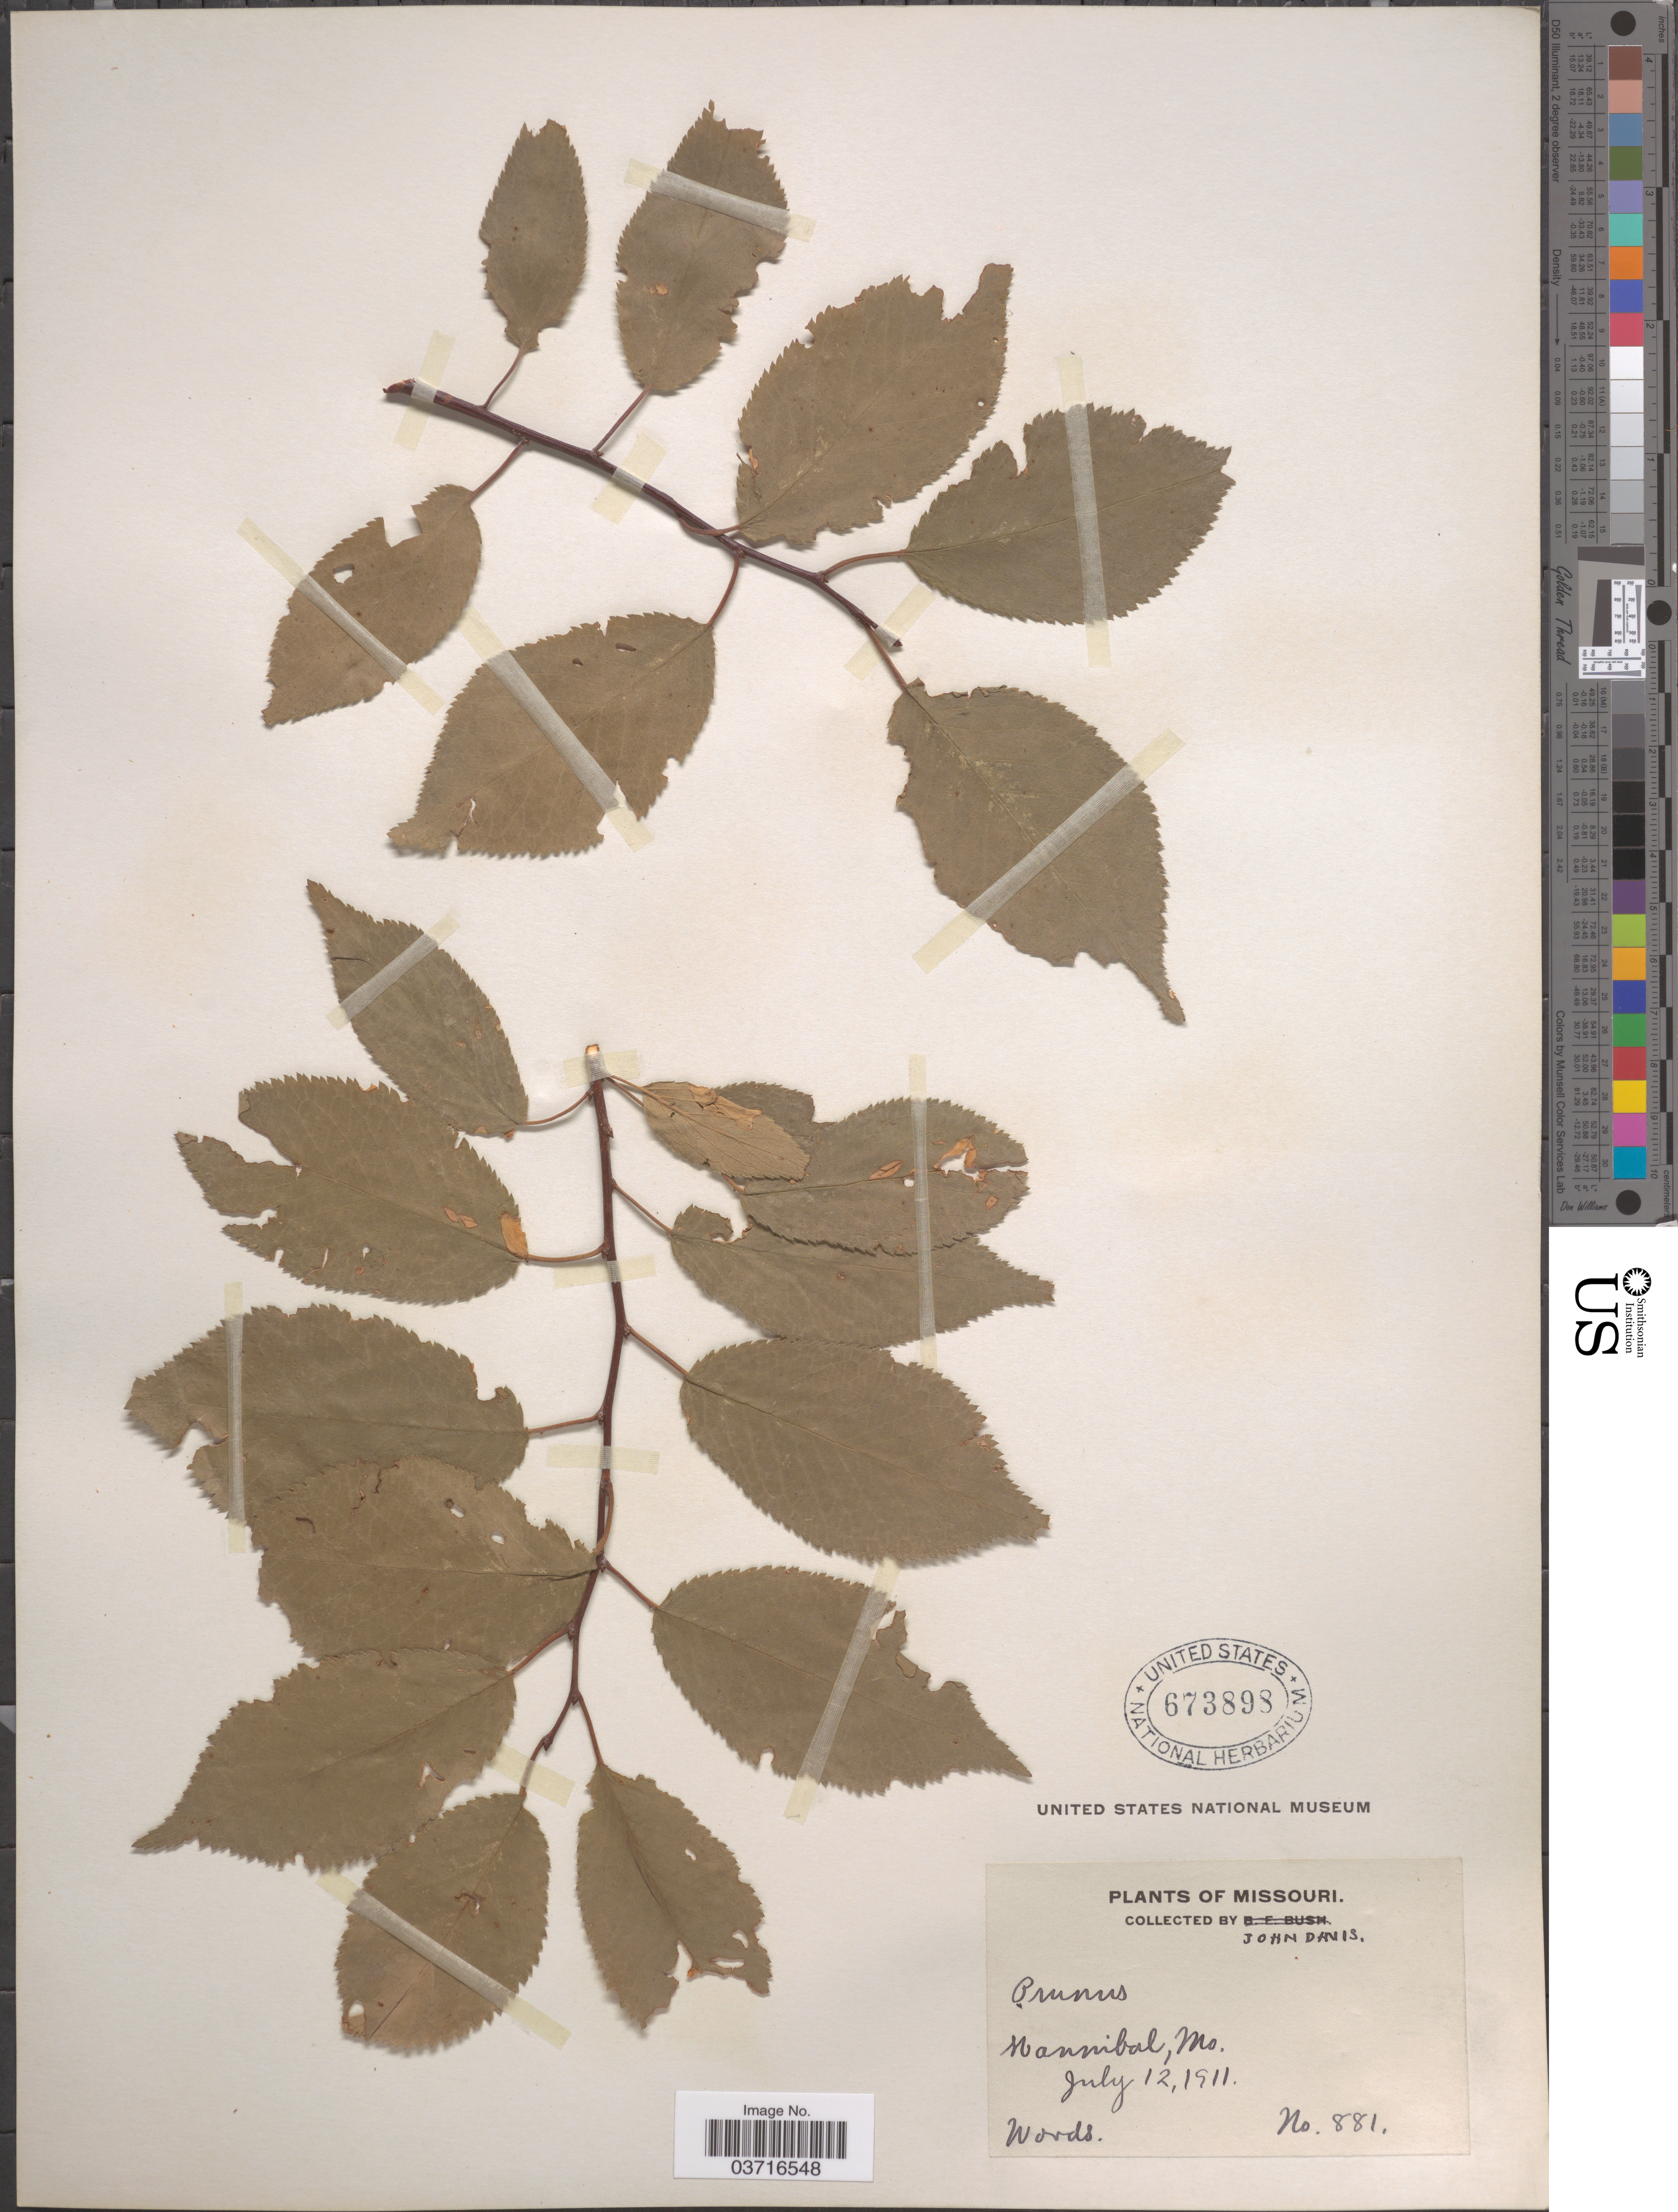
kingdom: Plantae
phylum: Tracheophyta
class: Magnoliopsida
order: Rosales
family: Rosaceae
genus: Prunus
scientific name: Prunus sp.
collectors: J. Davis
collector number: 881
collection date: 1911-07-12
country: United States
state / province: Missouri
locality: Hannibal.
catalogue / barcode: US 673893